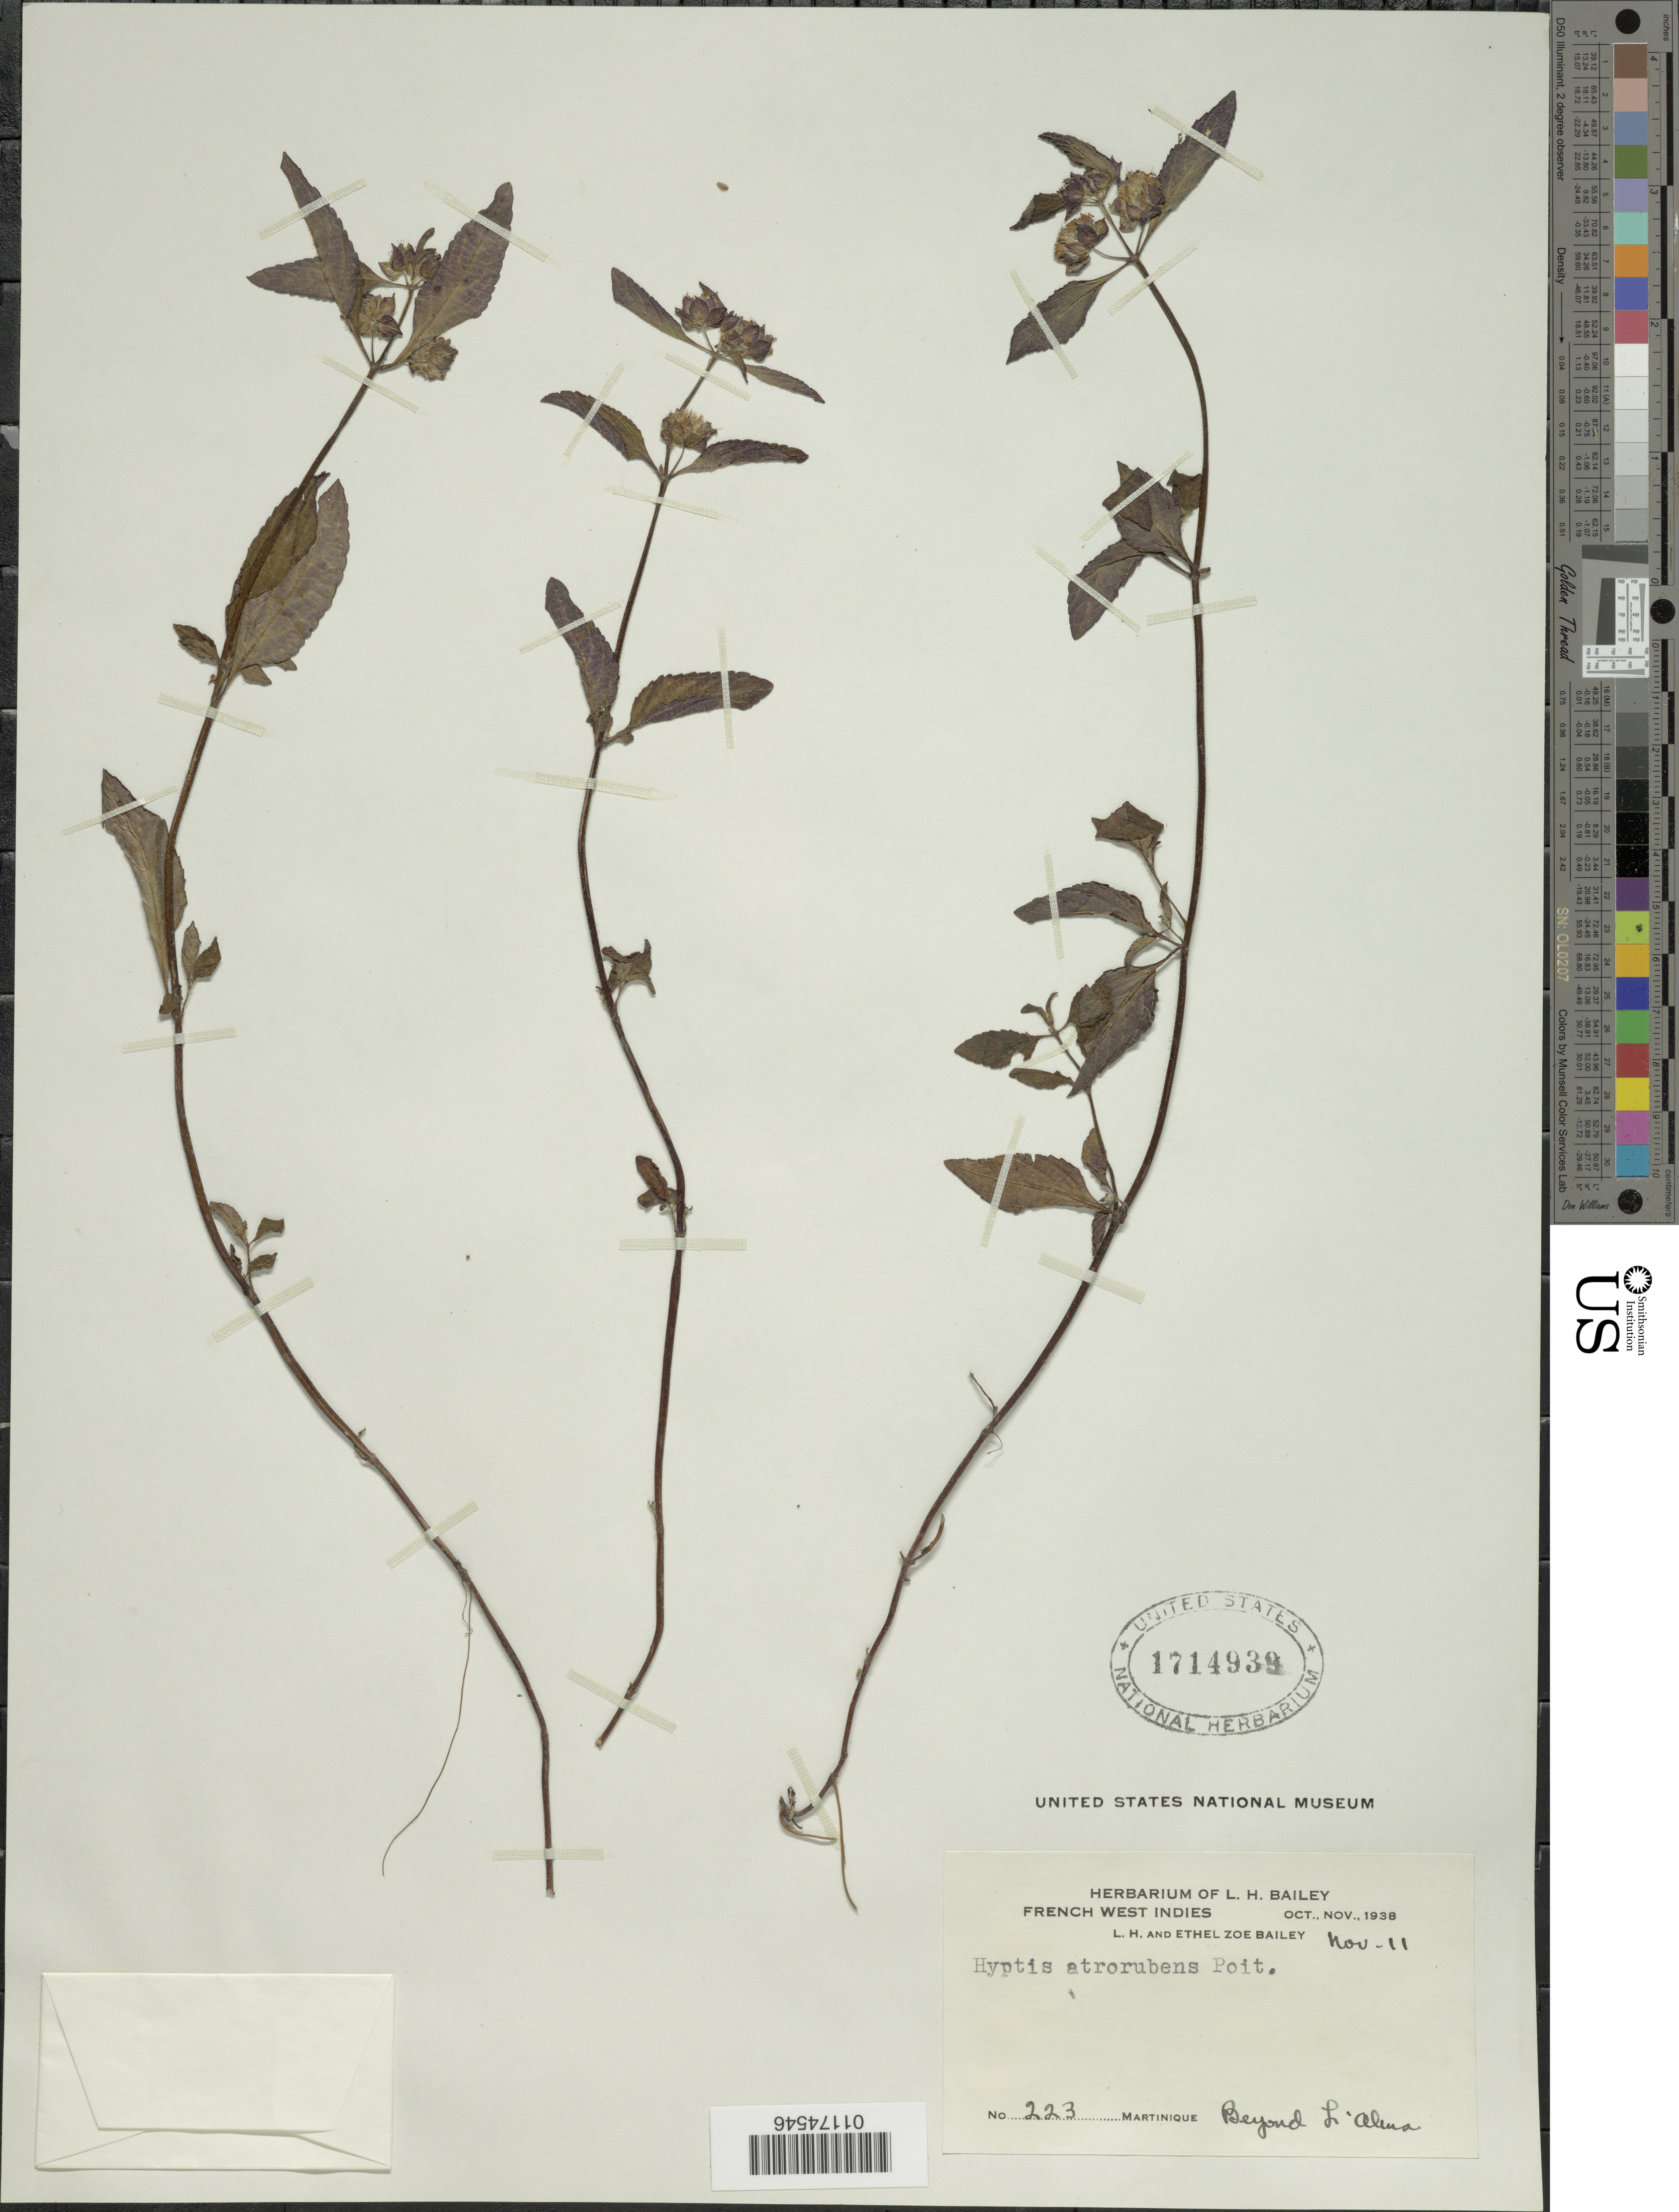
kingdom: Plantae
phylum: Tracheophyta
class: Magnoliopsida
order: Lamiales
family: Lamiaceae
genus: Hyptis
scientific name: Hyptis atrorubens var. atrorubens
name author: Poit.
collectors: L. H. Bailey & E. Z. Bailey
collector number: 223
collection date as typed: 11 Nov 1938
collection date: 1938-11-11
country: Martinique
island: Martinique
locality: Beyond L'Alma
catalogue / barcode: US 1714939